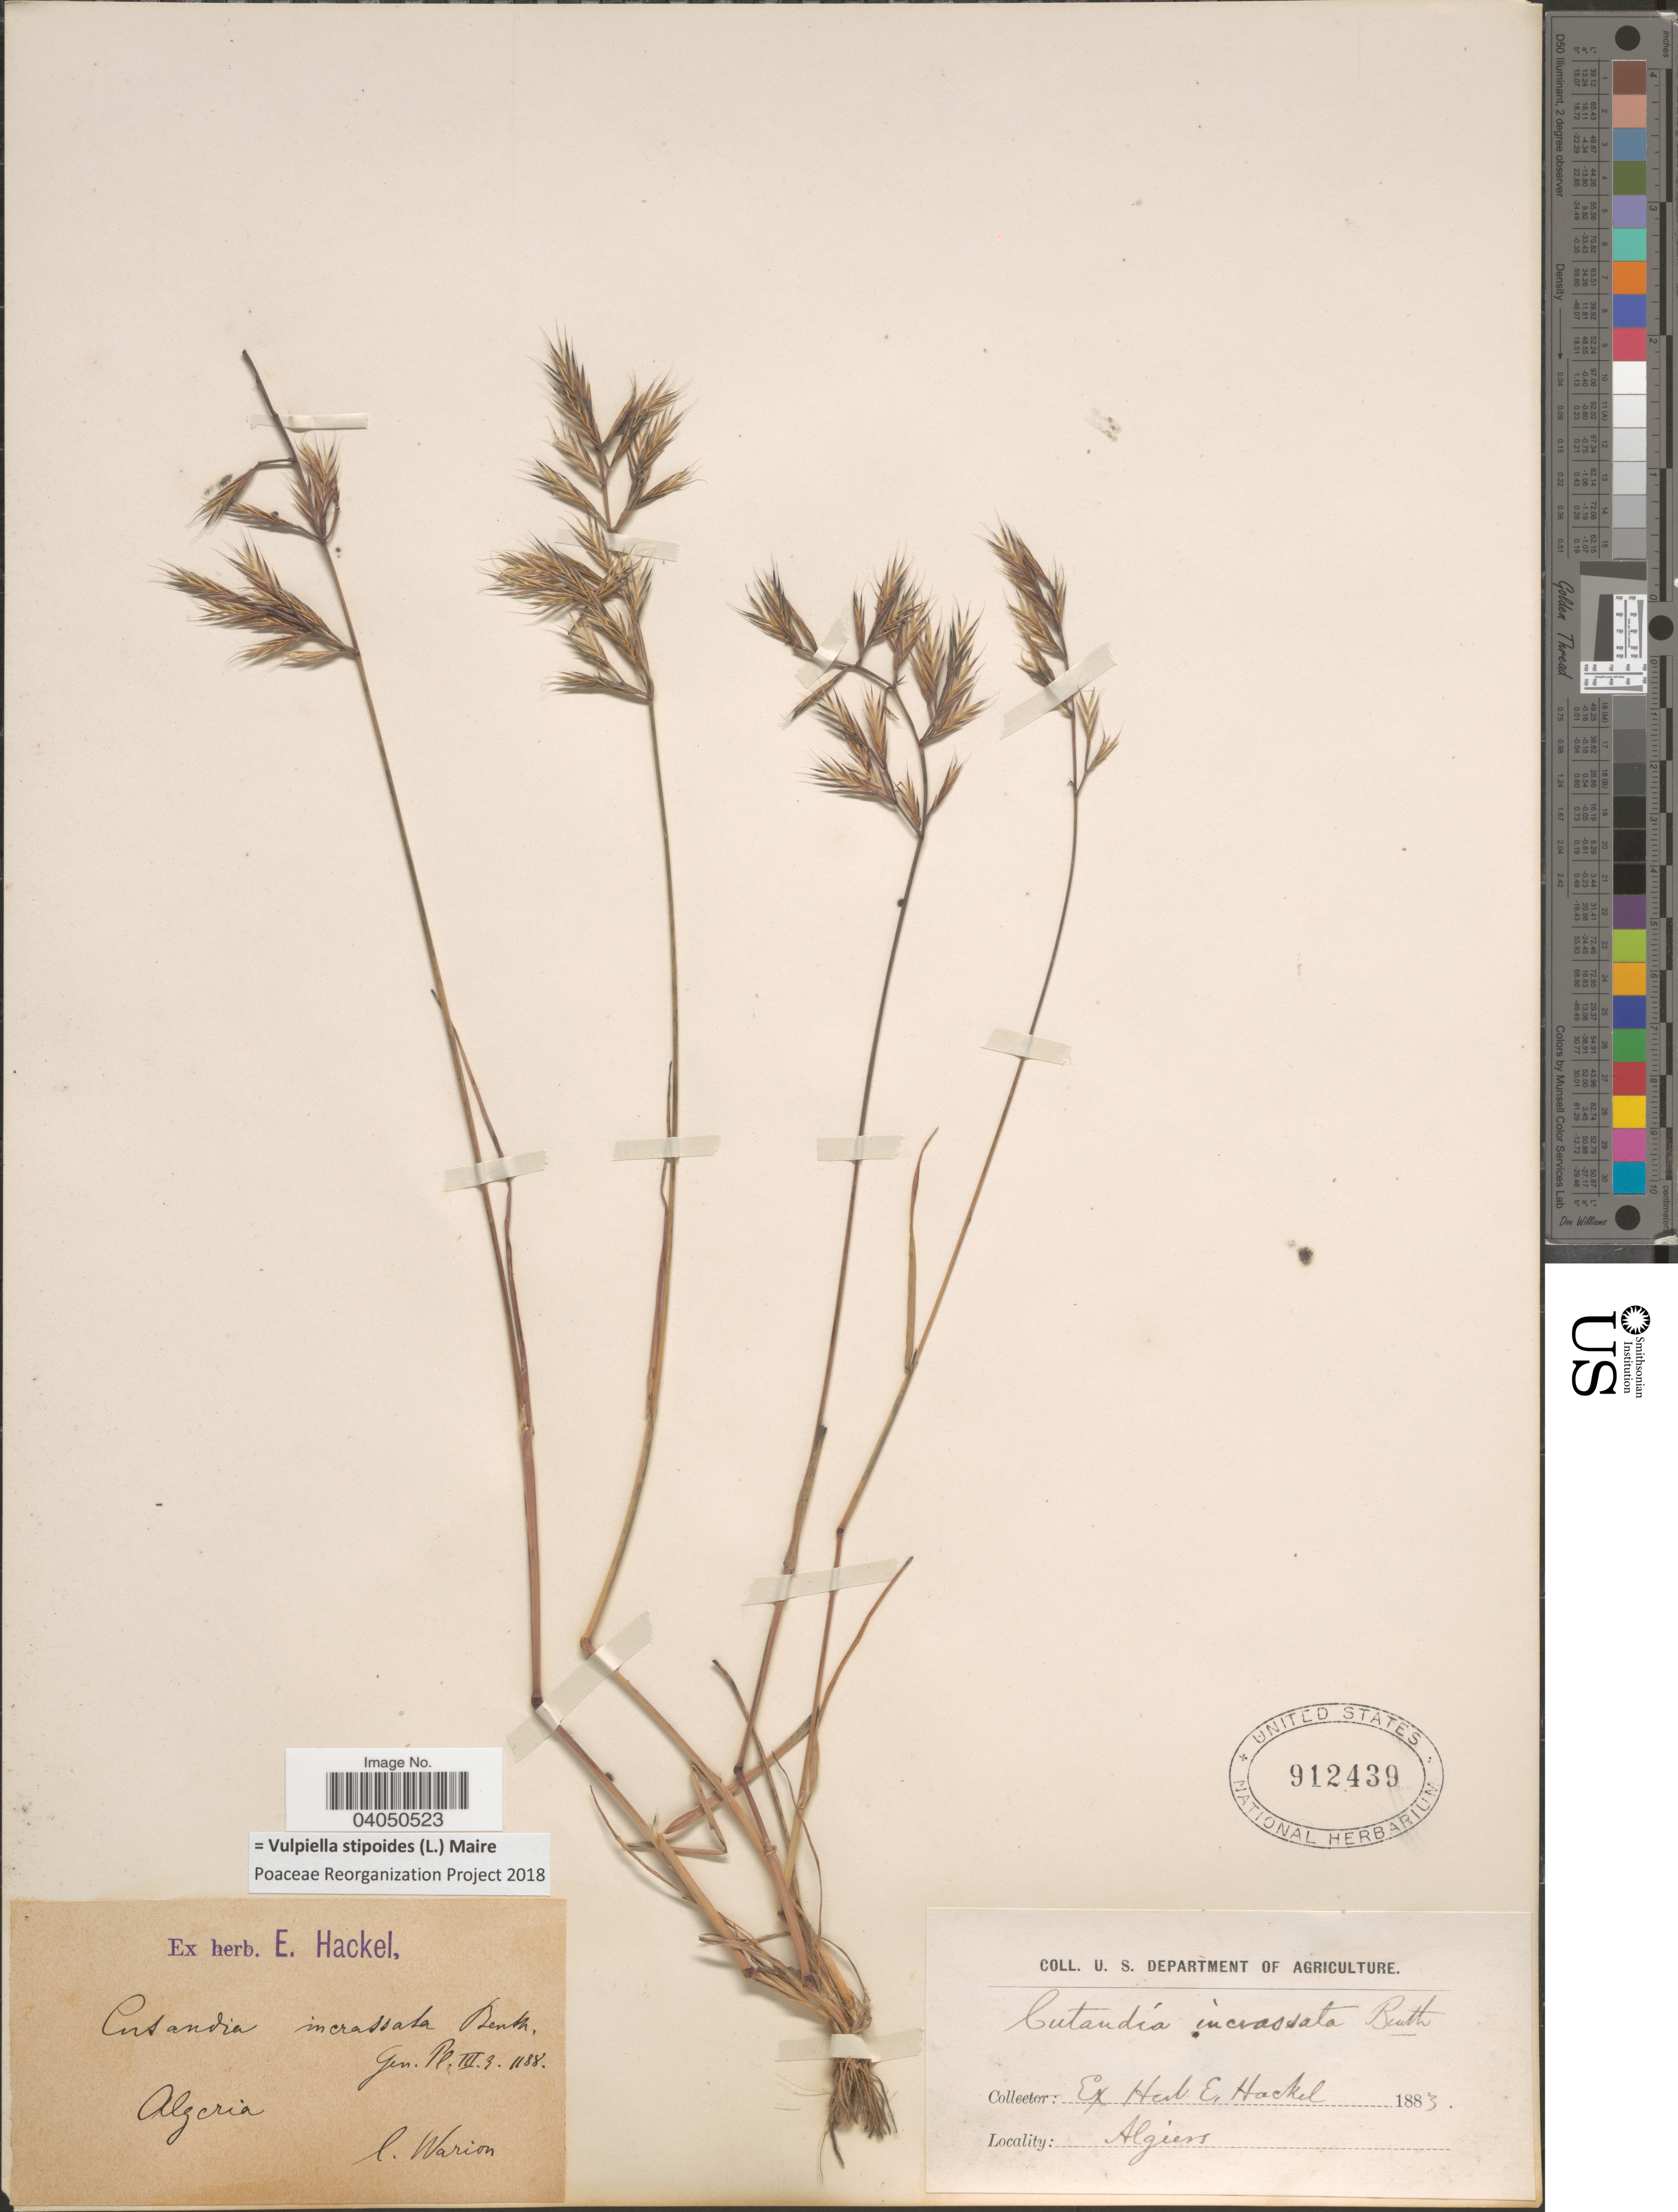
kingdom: Plantae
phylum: Tracheophyta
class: Liliopsida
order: Poales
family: Poaceae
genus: Vulpiella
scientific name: Vulpiella stipoides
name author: (L.) Maire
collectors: Warion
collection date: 1883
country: Algeria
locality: Algiers.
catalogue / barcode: US 912439